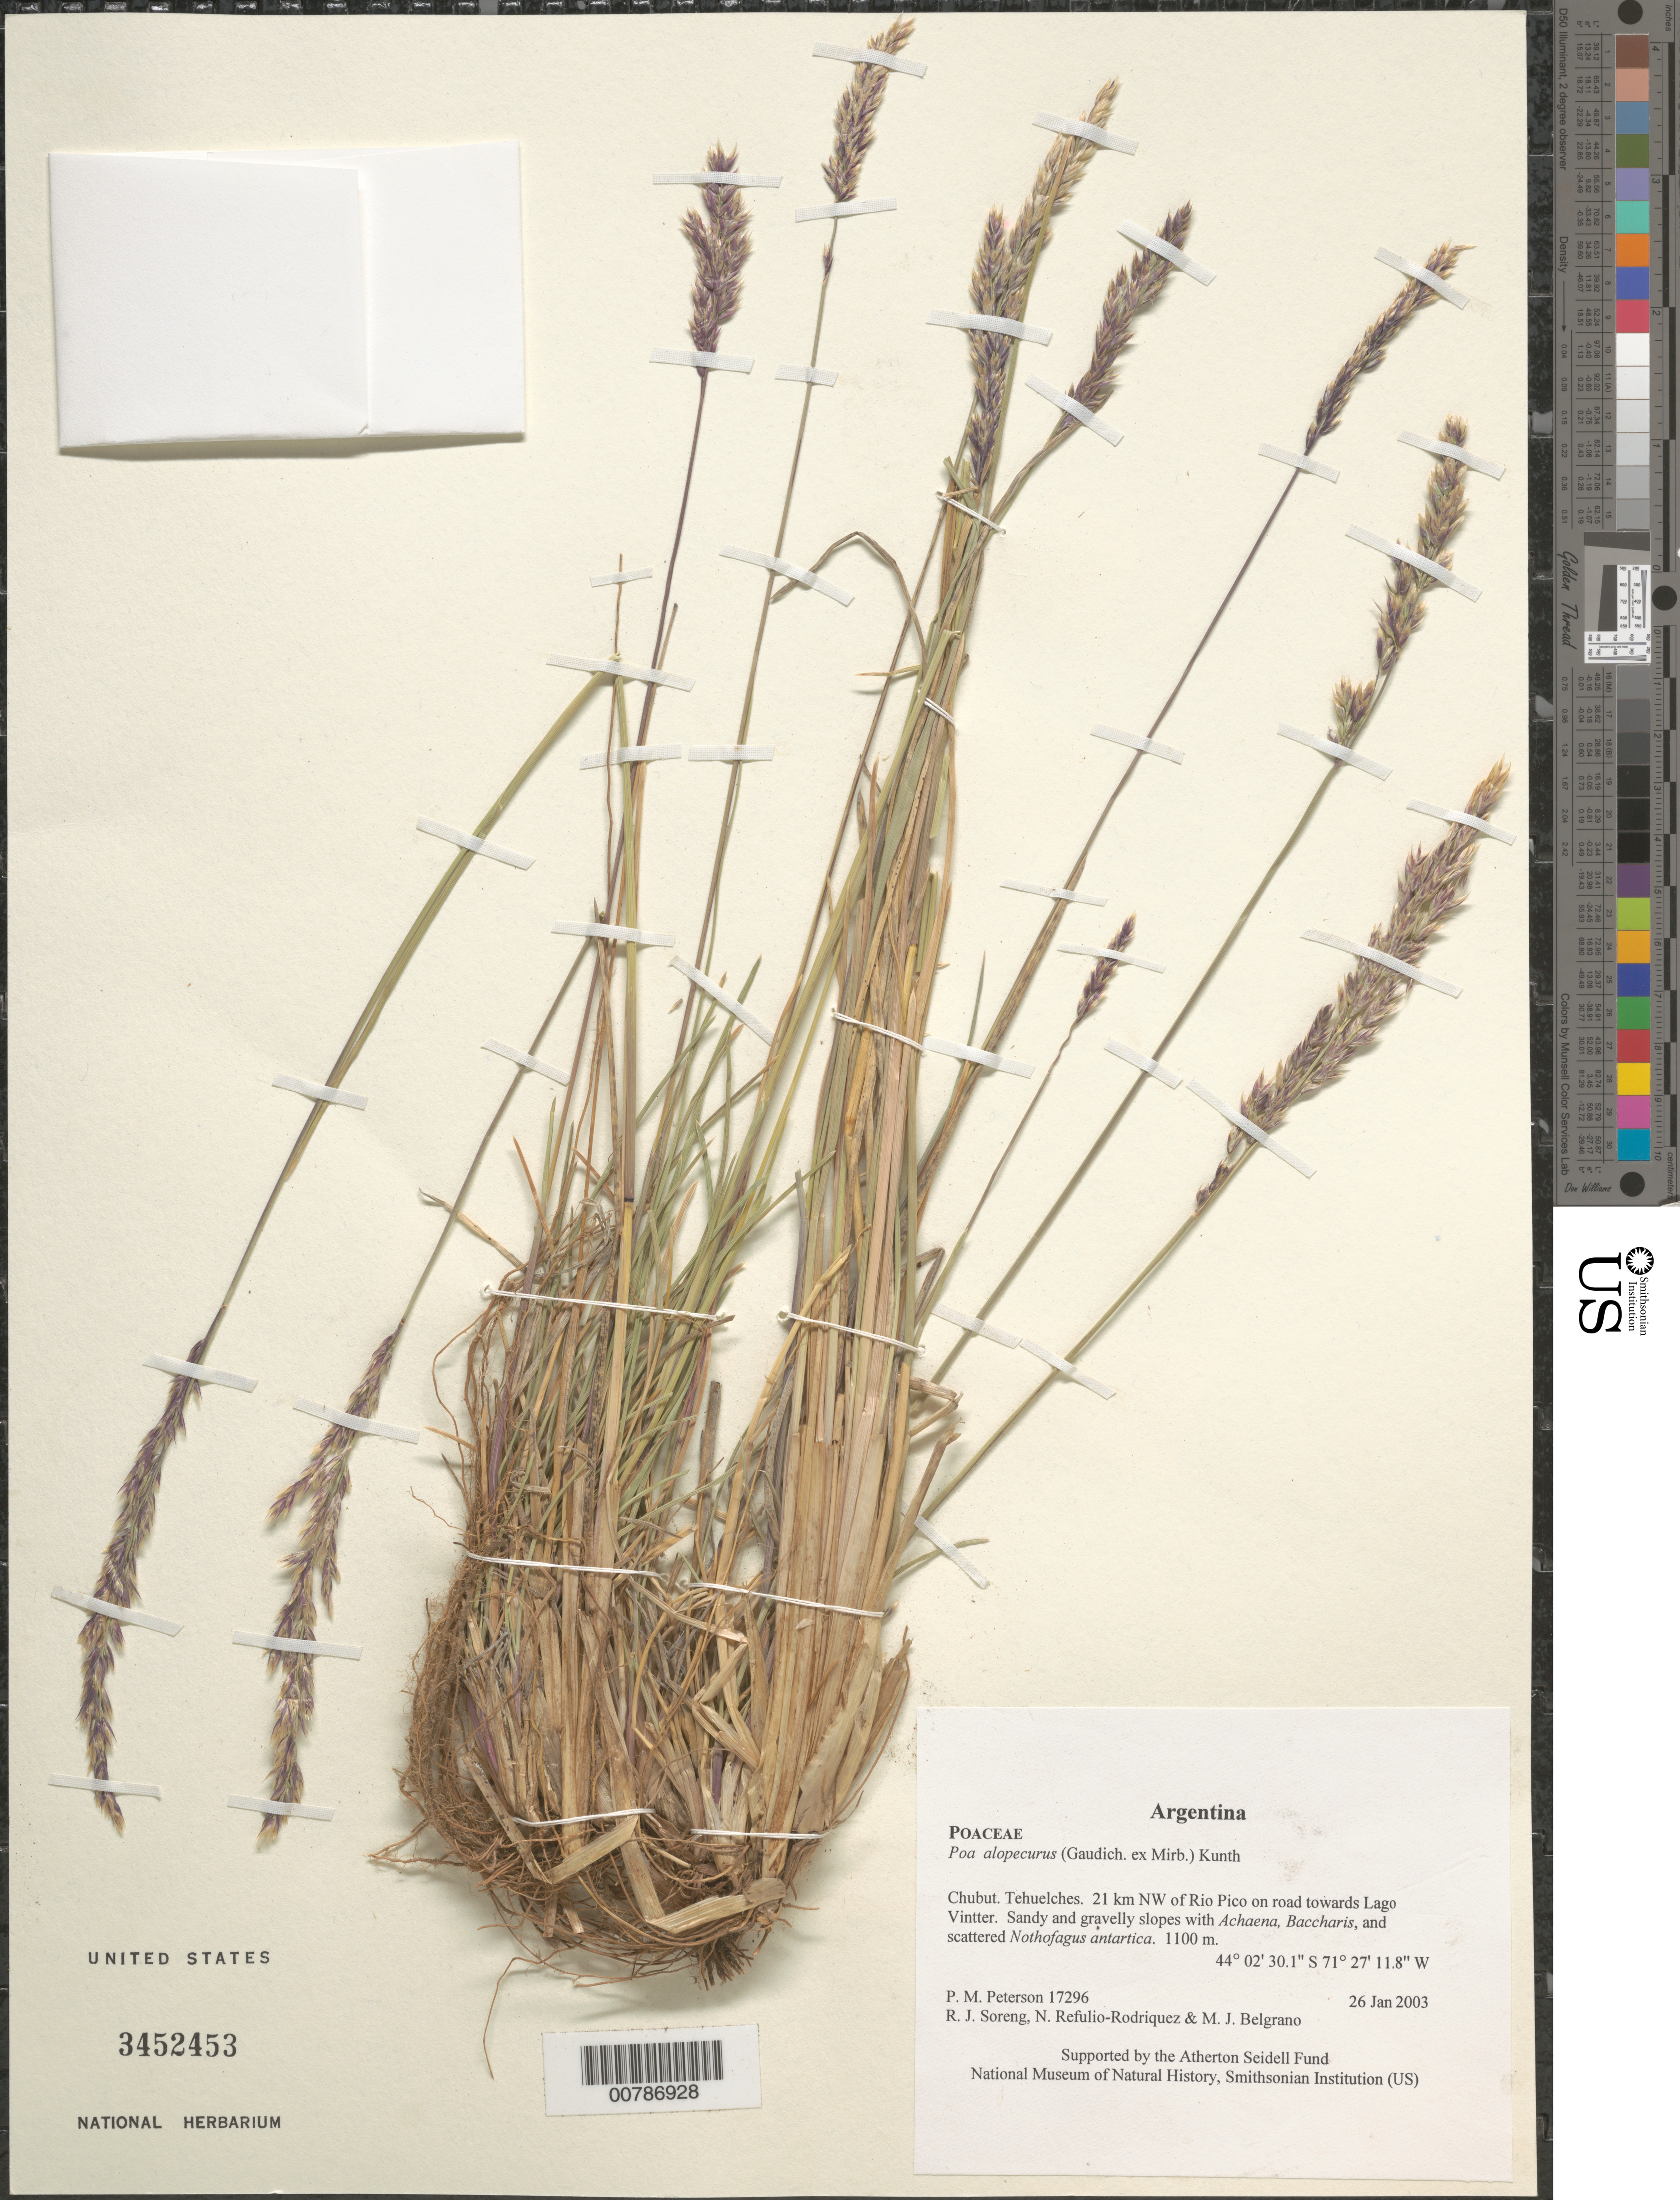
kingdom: Plantae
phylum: Tracheophyta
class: Liliopsida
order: Poales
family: Poaceae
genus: Poa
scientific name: Poa alopecurus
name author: (Gaudich. ex Mirb.) Kunth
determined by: Soreng, Robert J., Research Associate (BOT), Smithsonian Institution - National Museum of Natural History (UNITED STATES)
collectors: P. M. Peterson, R. J. Soreng, N. Refulio-Rodríguez & M. Belgrano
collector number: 17296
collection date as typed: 26 Jan 2003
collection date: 2003-01-26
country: Argentina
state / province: Chubut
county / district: Tehuelches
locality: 21 km NW of Rio Pico on road towards Lago Vintter. Sandy and gravelly slopes with Achaena, Baccharis, and scattered Nothofagus antartica.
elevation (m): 1100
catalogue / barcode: US 3452453